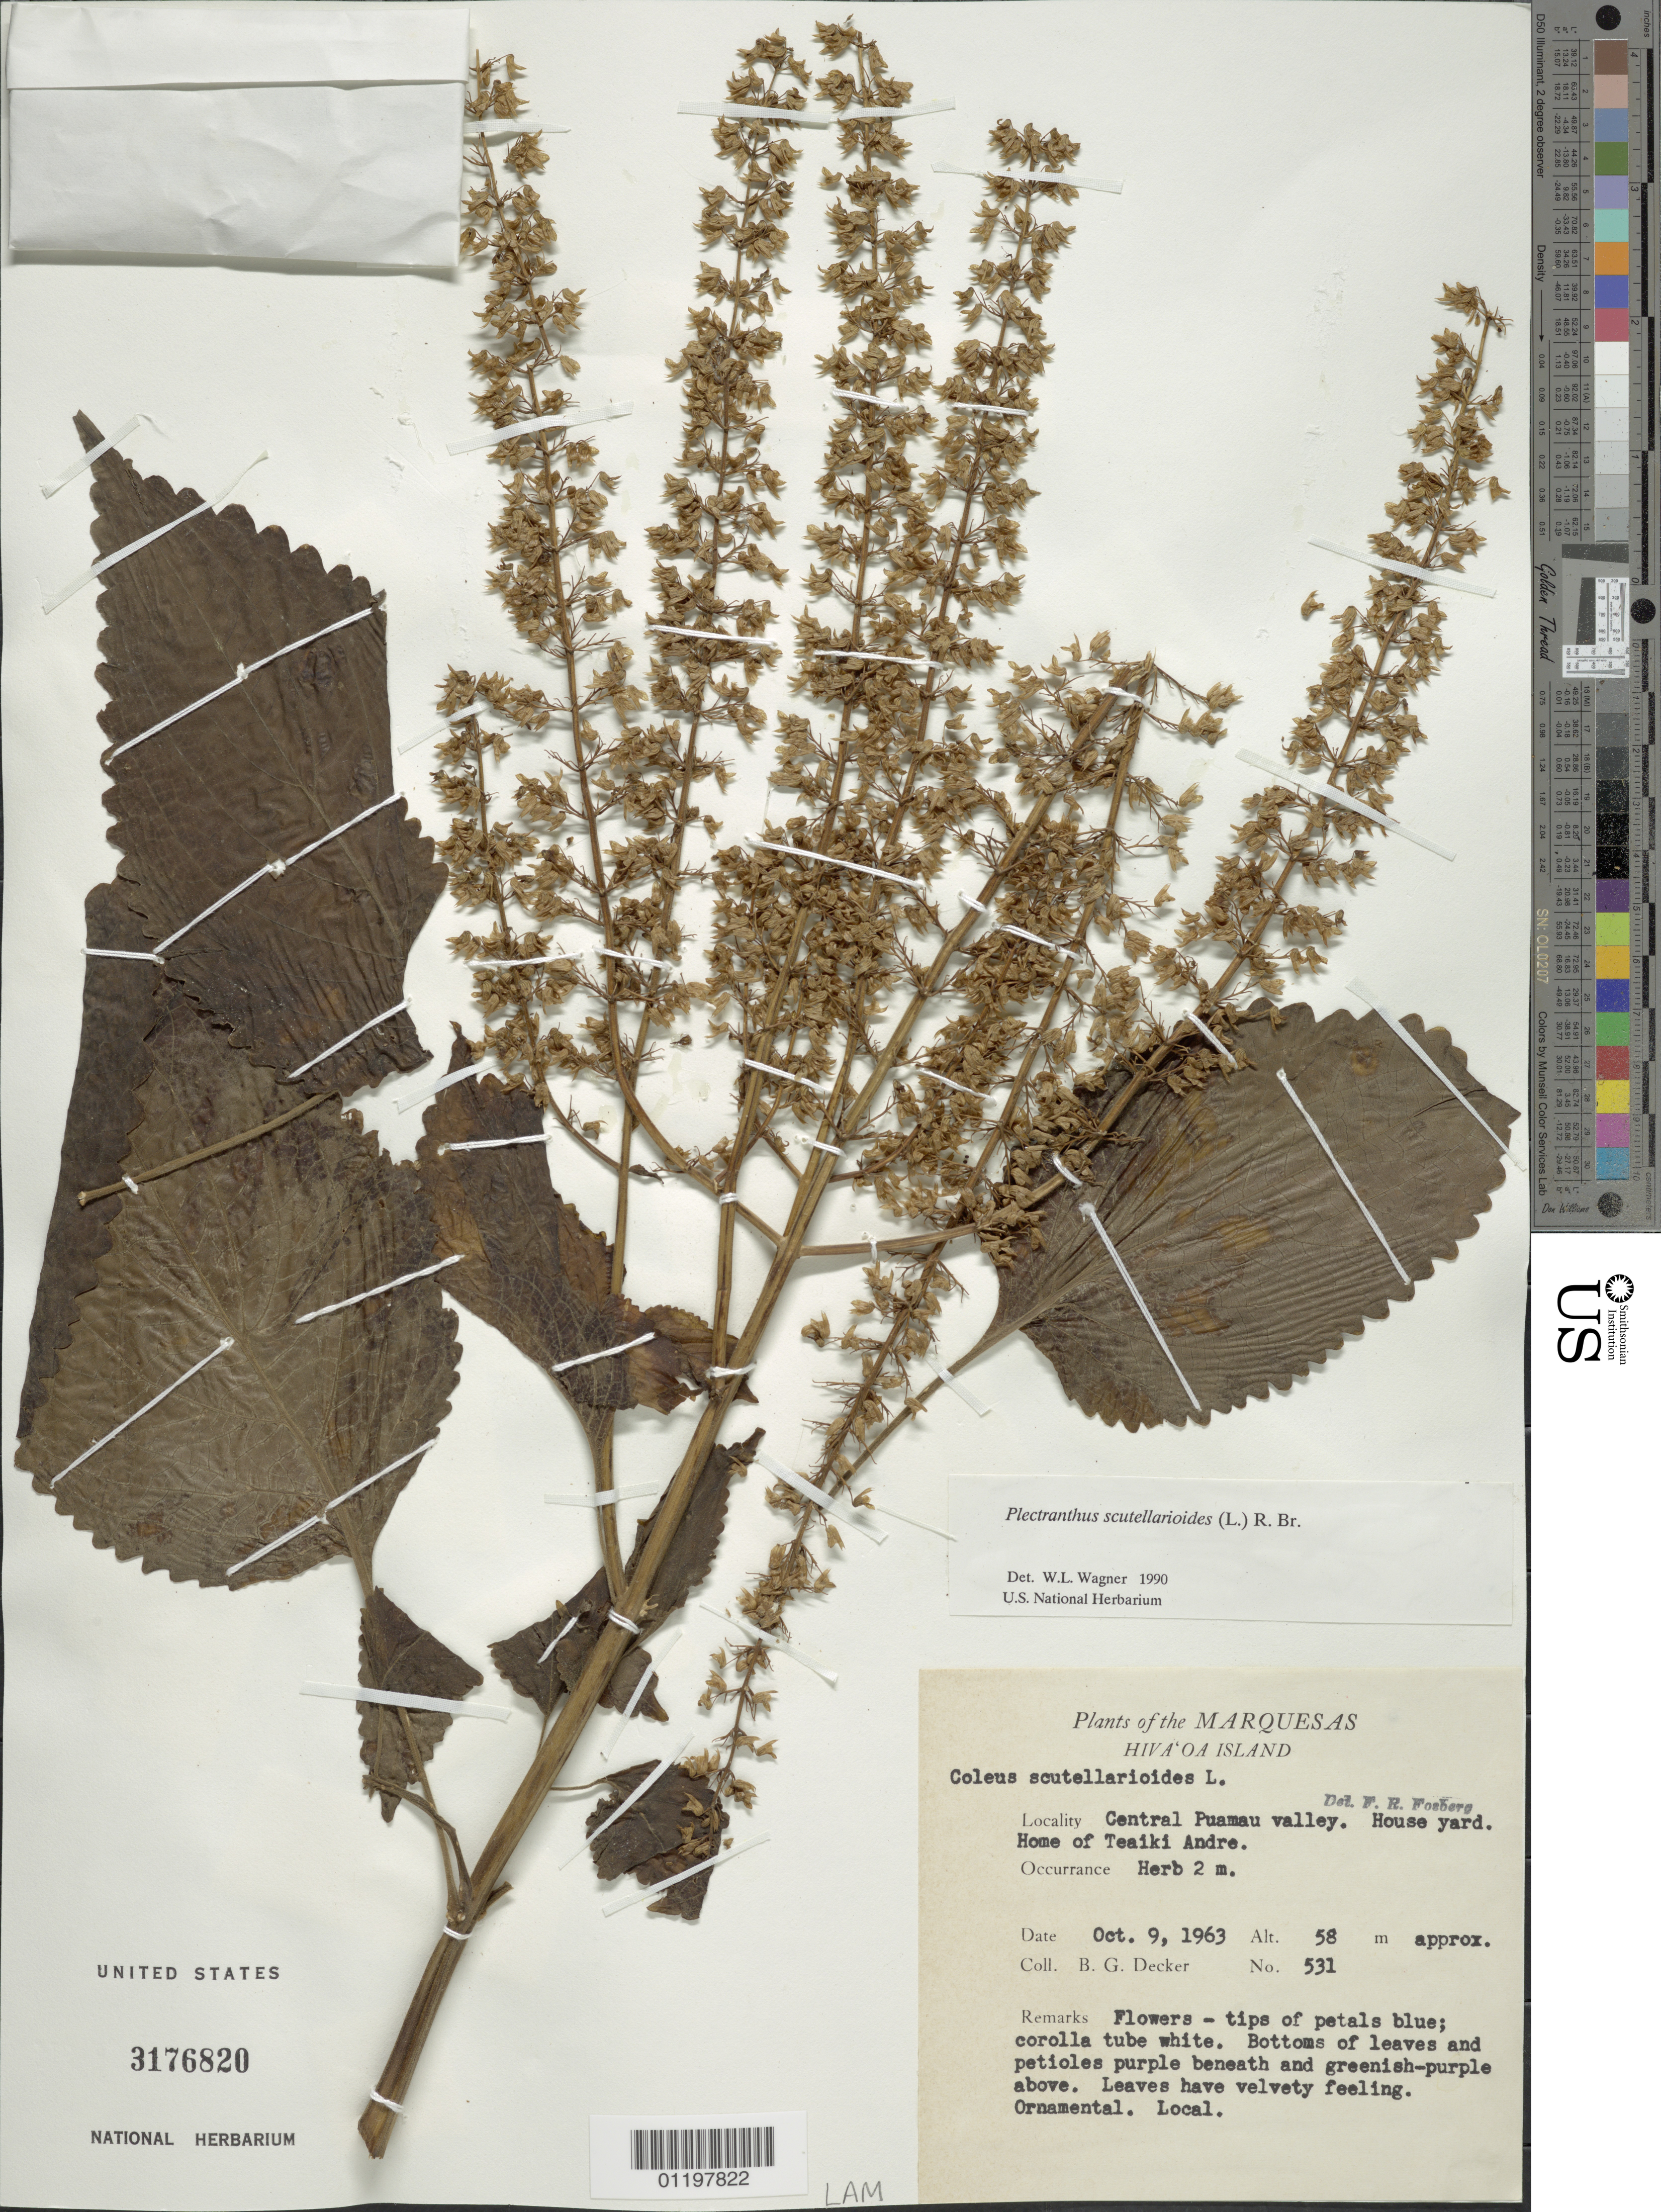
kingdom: Plantae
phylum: Tracheophyta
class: Magnoliopsida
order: Lamiales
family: Lamiaceae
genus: Coleus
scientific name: Coleus scutellarioides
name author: (L.) Benth.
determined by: Wagner, W. L., (BOT), Smithsonian Institution - National Museum of Natural History (UNITED STATES)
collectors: B. G. Decker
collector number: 531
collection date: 1963-10-09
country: French Polynesia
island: Hiva Oa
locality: central Puamau Valley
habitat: House yard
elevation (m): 58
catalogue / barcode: US 3176820